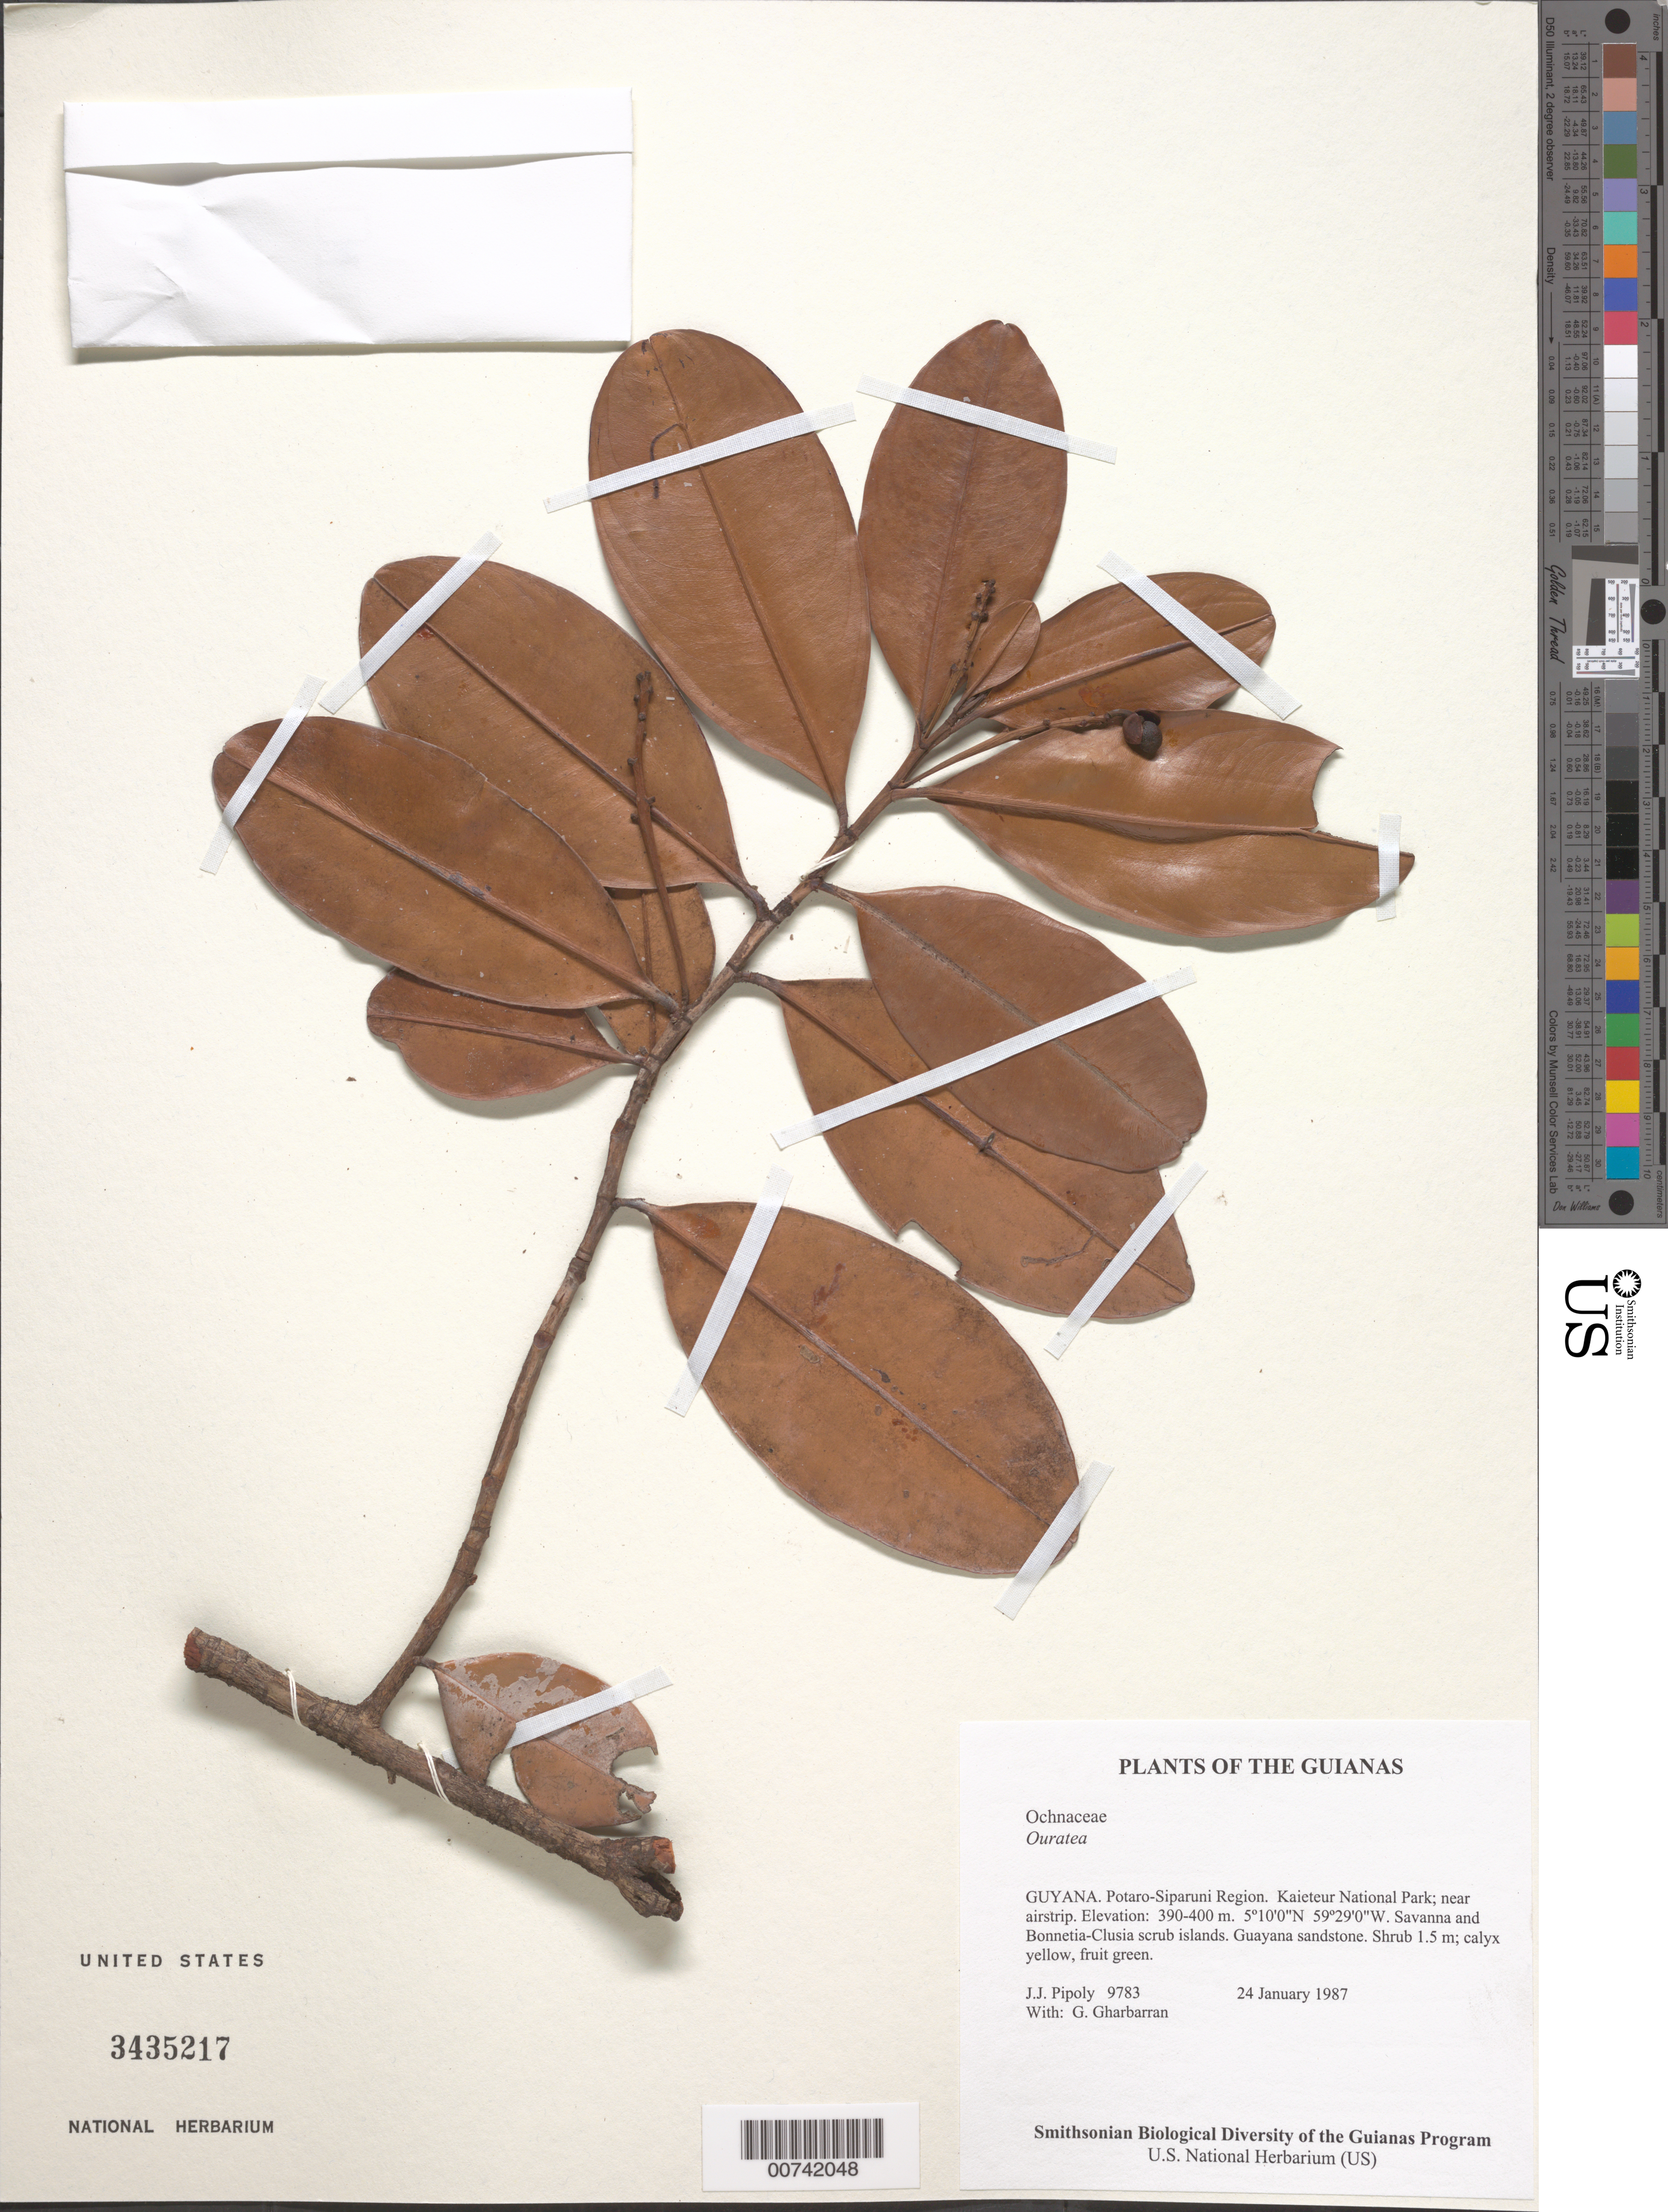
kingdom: Plantae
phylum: Tracheophyta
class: Magnoliopsida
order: Malpighiales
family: Ochnaceae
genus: Ouratea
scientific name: Ouratea cernuiflora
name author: Sandwith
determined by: Sastre, C. H. L.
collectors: J. J. Pipoly & G. Gharbarran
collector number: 9783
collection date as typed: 24 January 1987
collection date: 1987-01-24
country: Guyana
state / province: Potaro-Siparuni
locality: Kaieteur National Park; near airstrip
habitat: Savanna and Bonnetia-Clusia scrub islands. Guayana sandstone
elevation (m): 390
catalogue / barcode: US 3435217